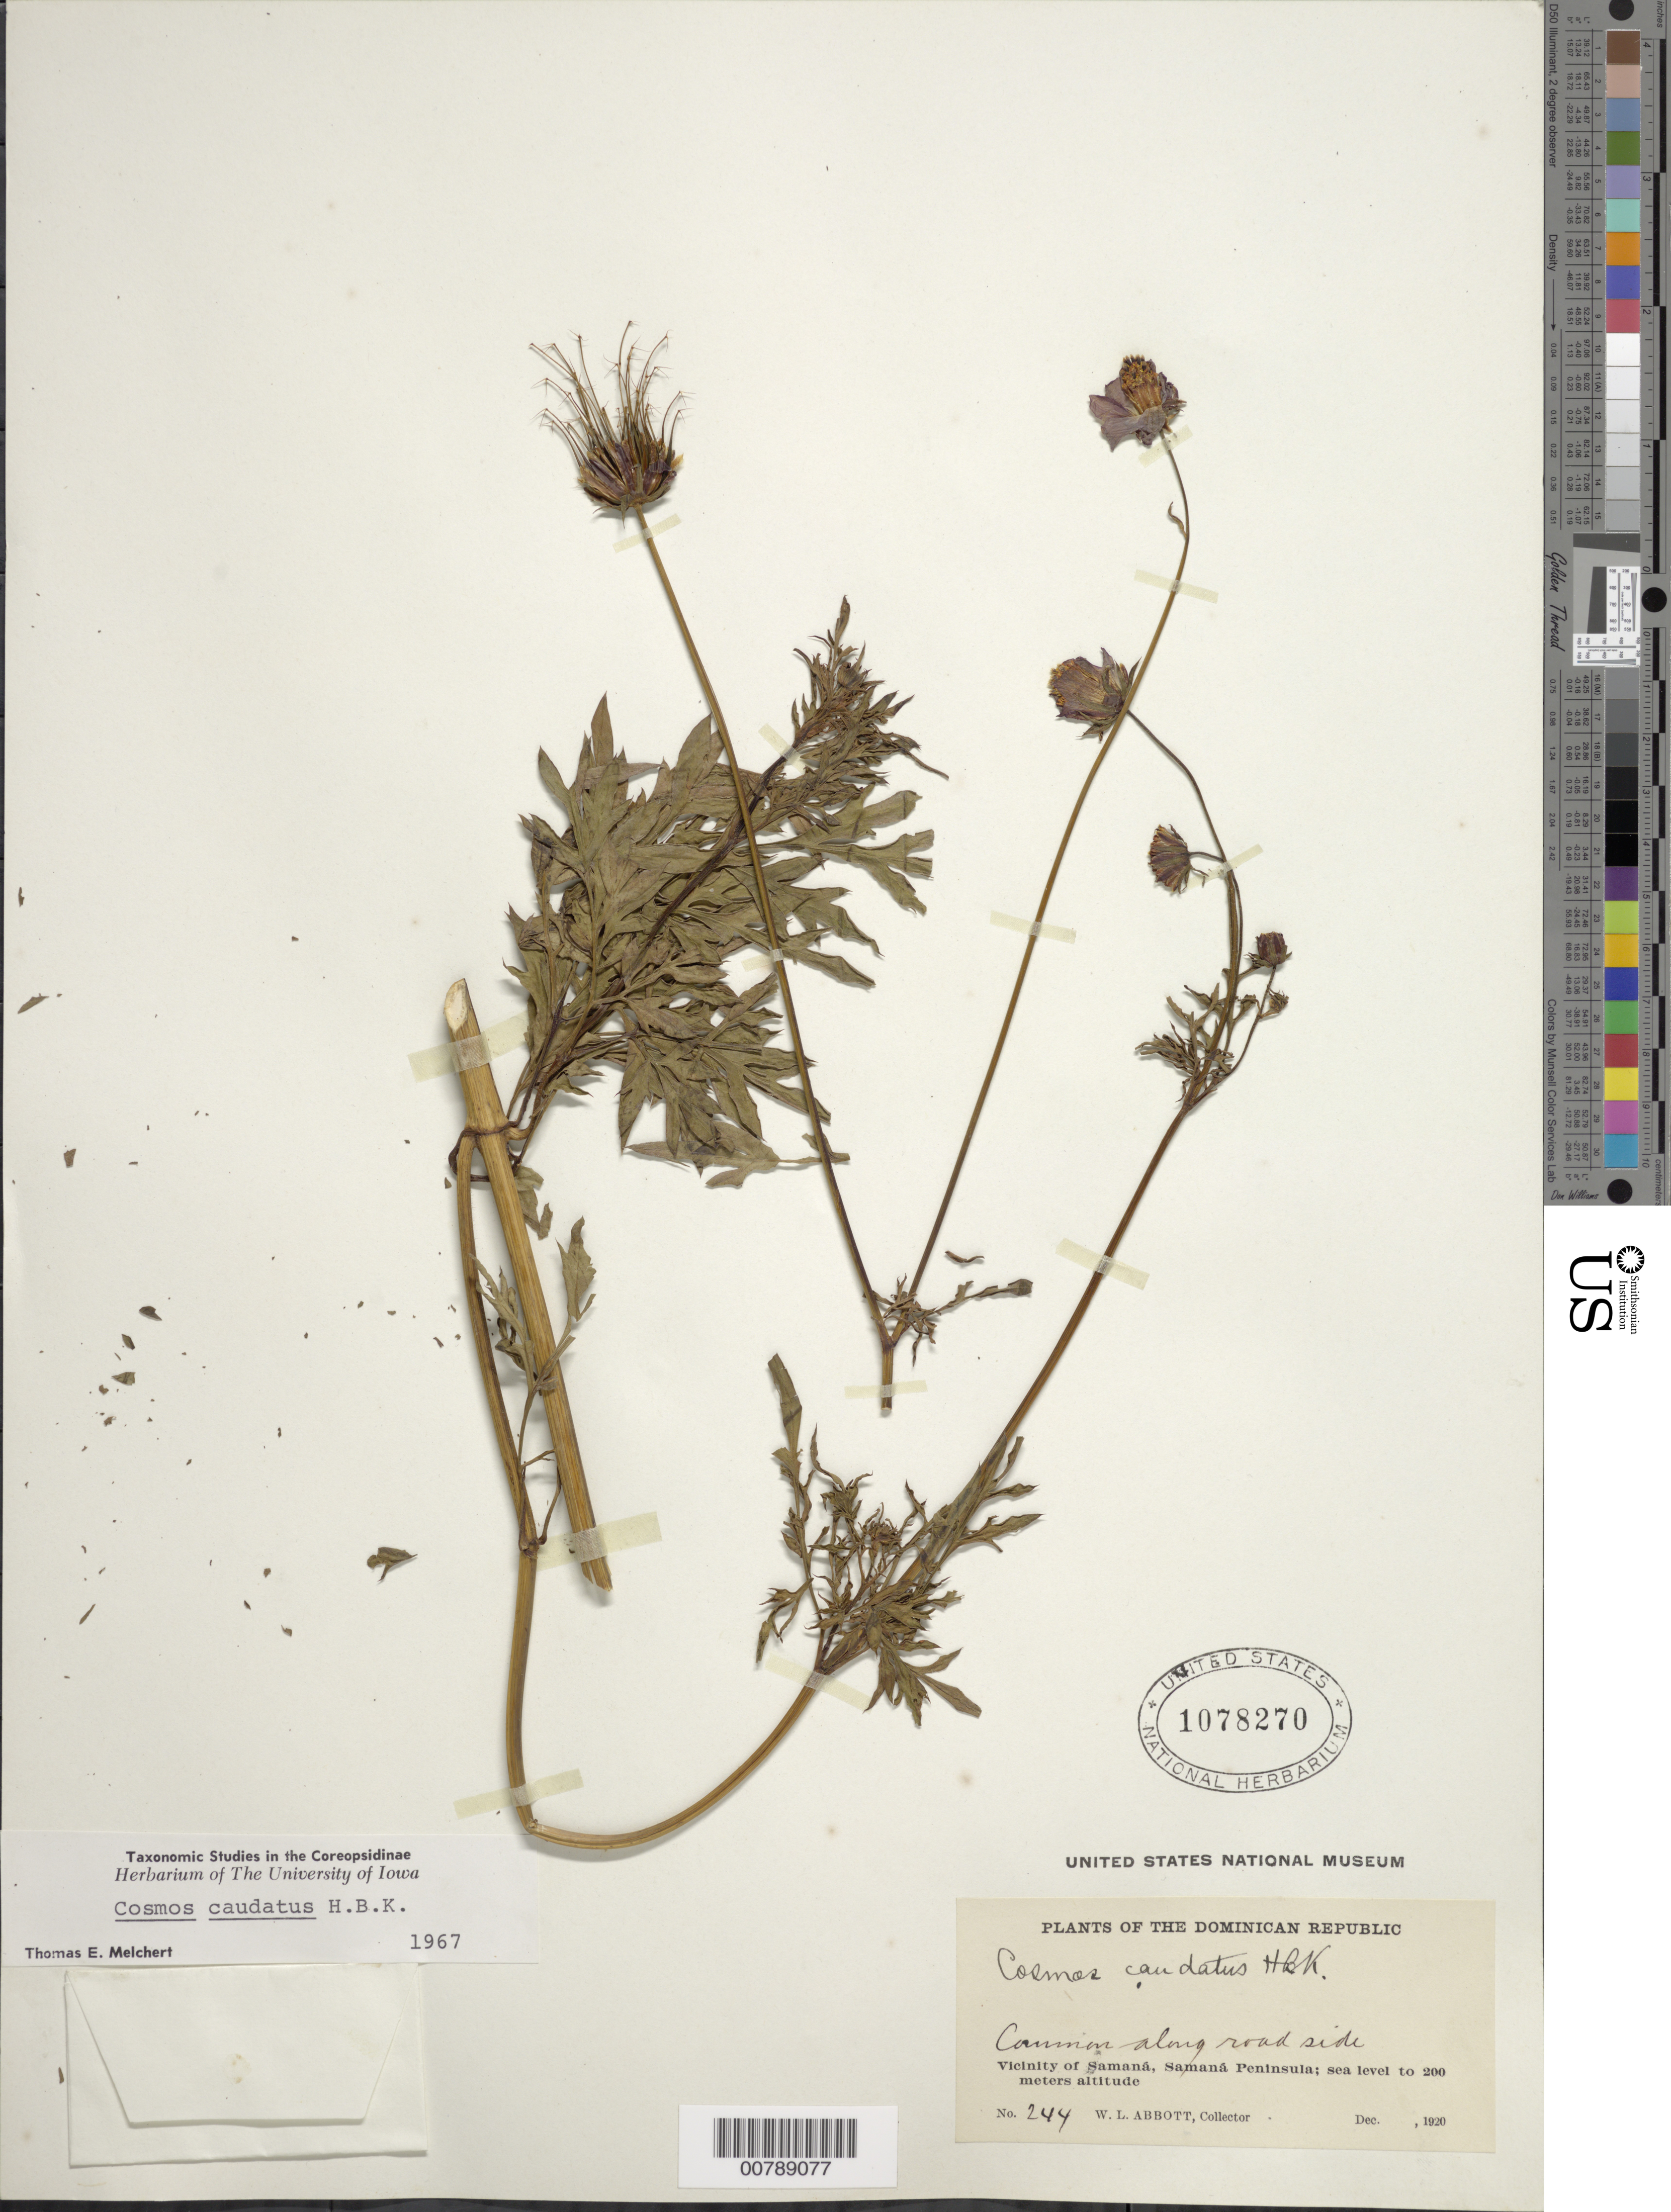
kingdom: Plantae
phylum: Tracheophyta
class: Magnoliopsida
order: Asterales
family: Asteraceae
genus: Cosmos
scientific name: Cosmos caudatus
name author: Kunth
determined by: Melchert, T. E.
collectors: W. L. Abbott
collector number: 244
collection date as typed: Dec 1920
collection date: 1920-12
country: Dominican Republic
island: Hispaniola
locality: Vicinity of Samaná, Samaná Peninsula. Common along roadside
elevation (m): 0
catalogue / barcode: US 1078270